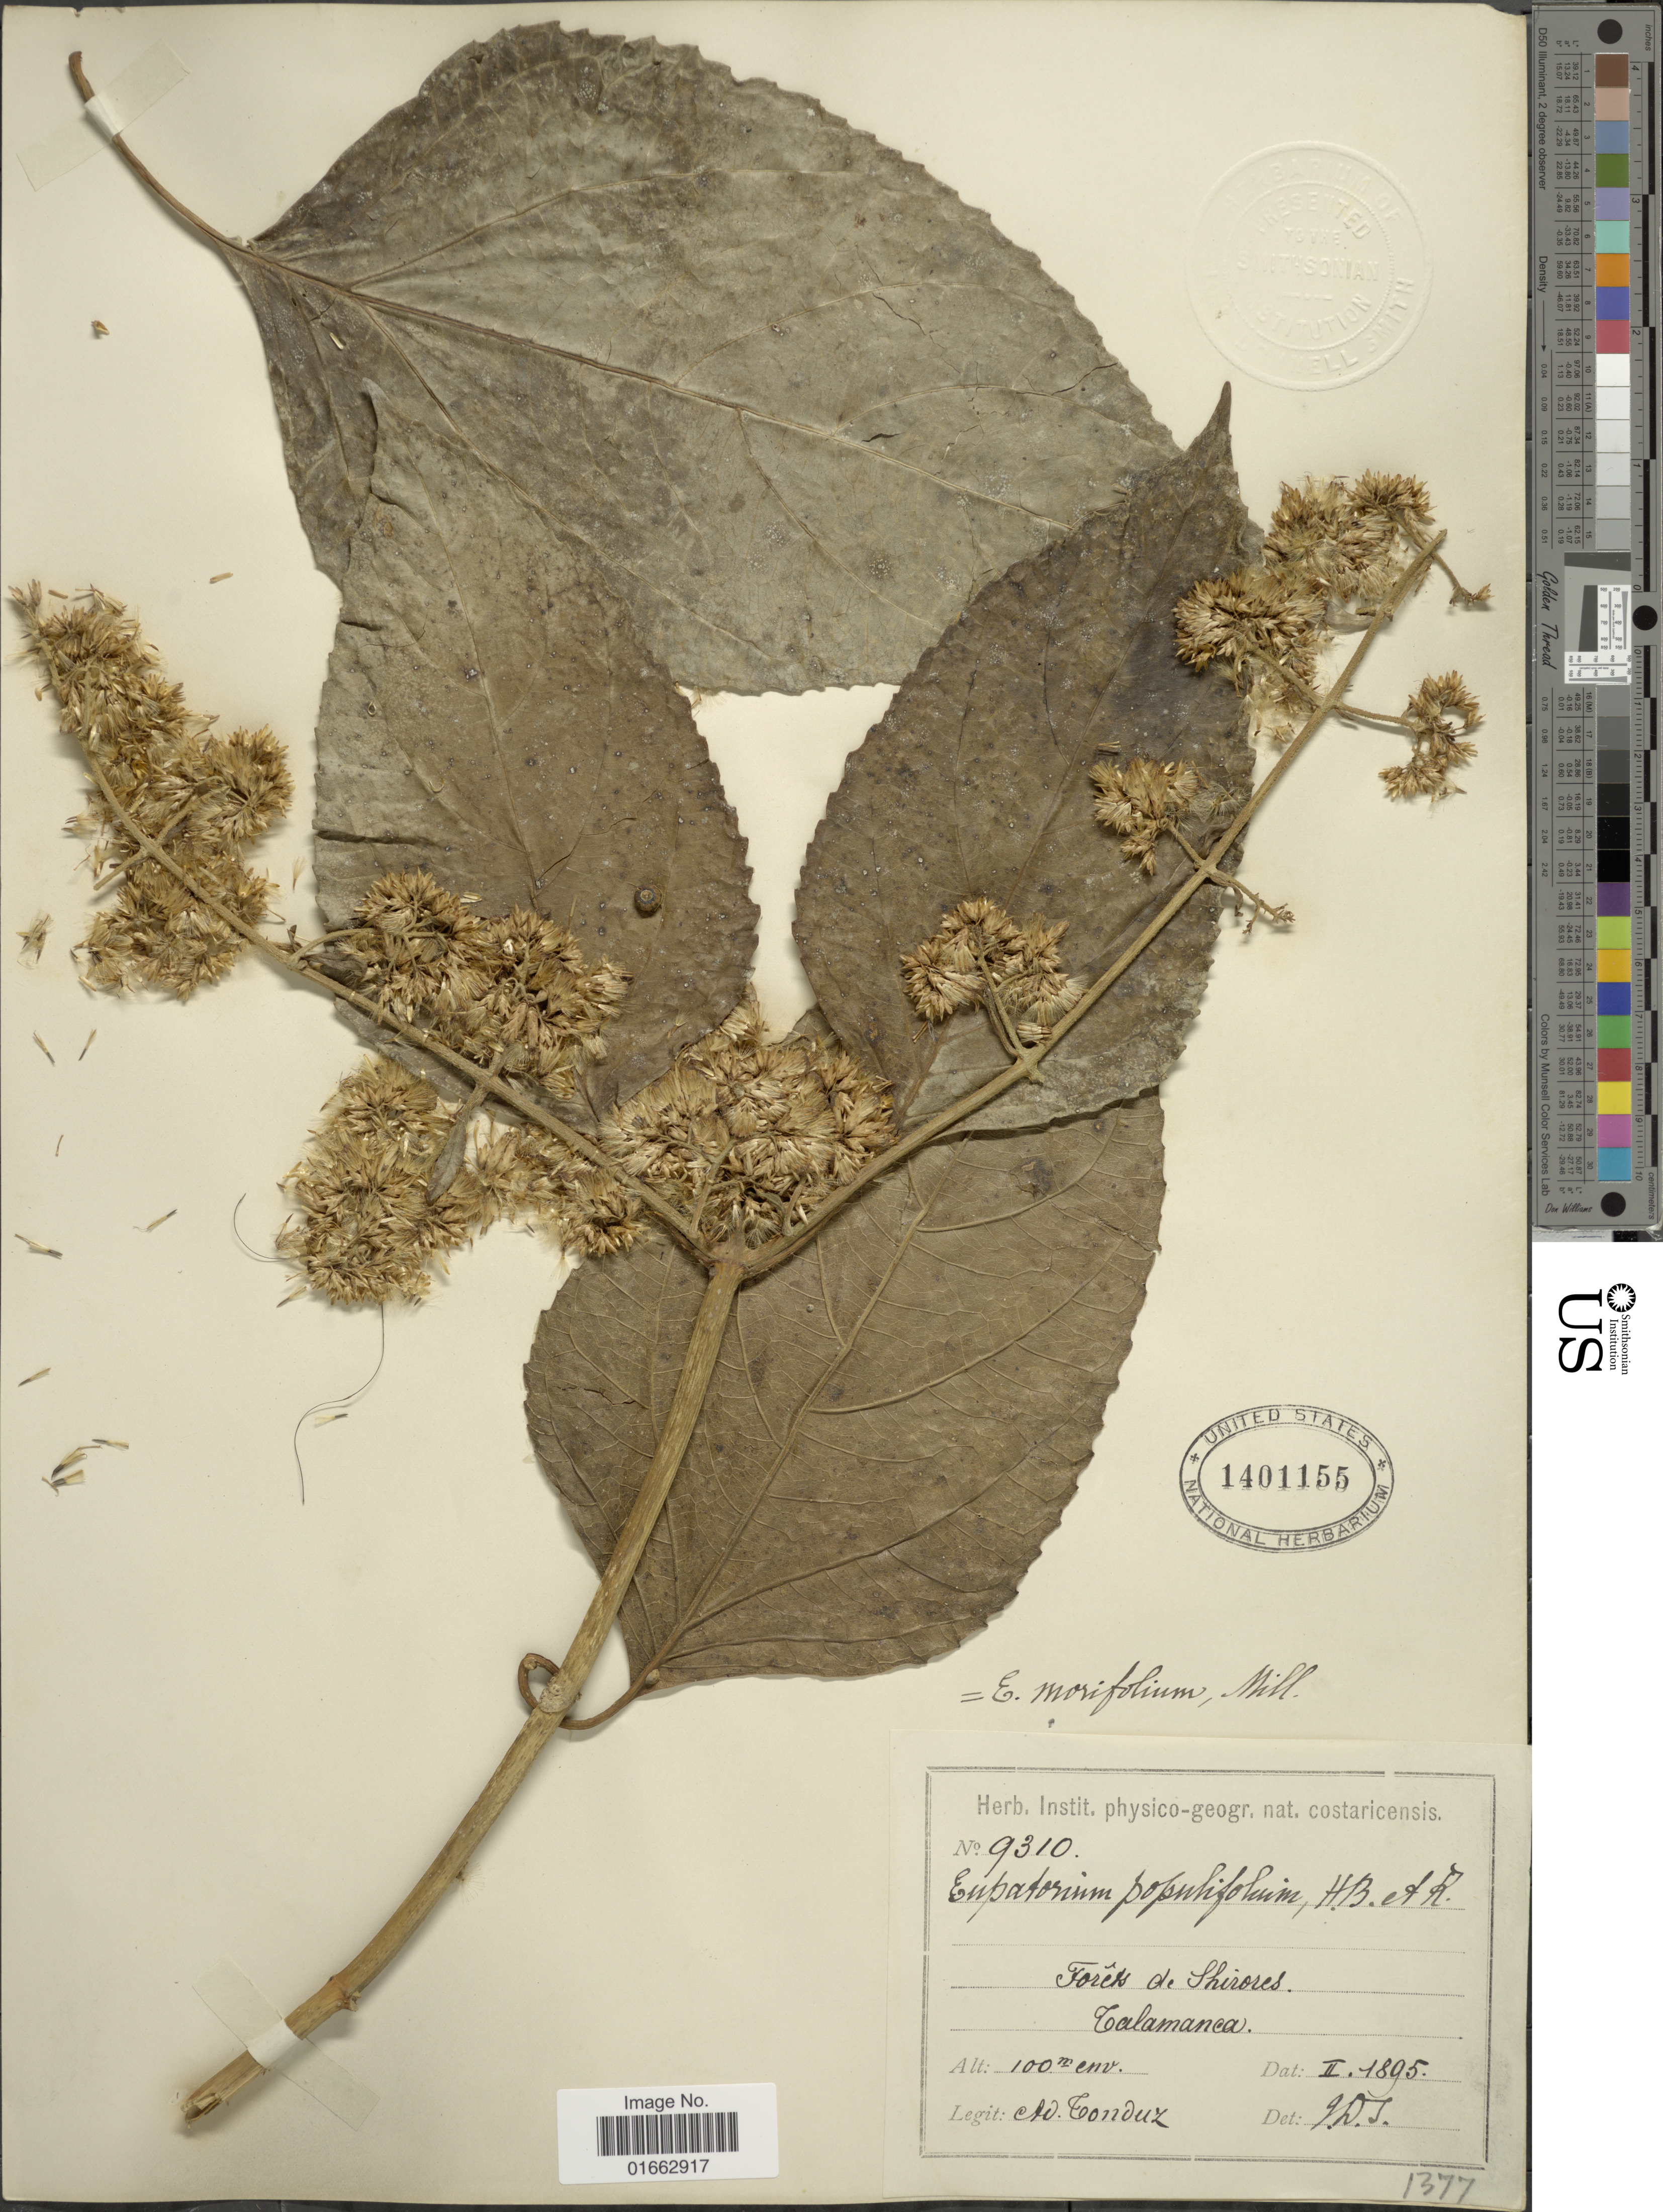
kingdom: Plantae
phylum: Tracheophyta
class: Magnoliopsida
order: Asterales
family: Asteraceae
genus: Critonia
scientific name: Critonia morifolia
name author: (Mill.) R.M. King & H. Rob.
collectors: A. Tonduz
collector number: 9310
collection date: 1895-02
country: Costa Rica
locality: Forêts de Shirores, Calamanca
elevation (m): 100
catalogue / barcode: US 1401155